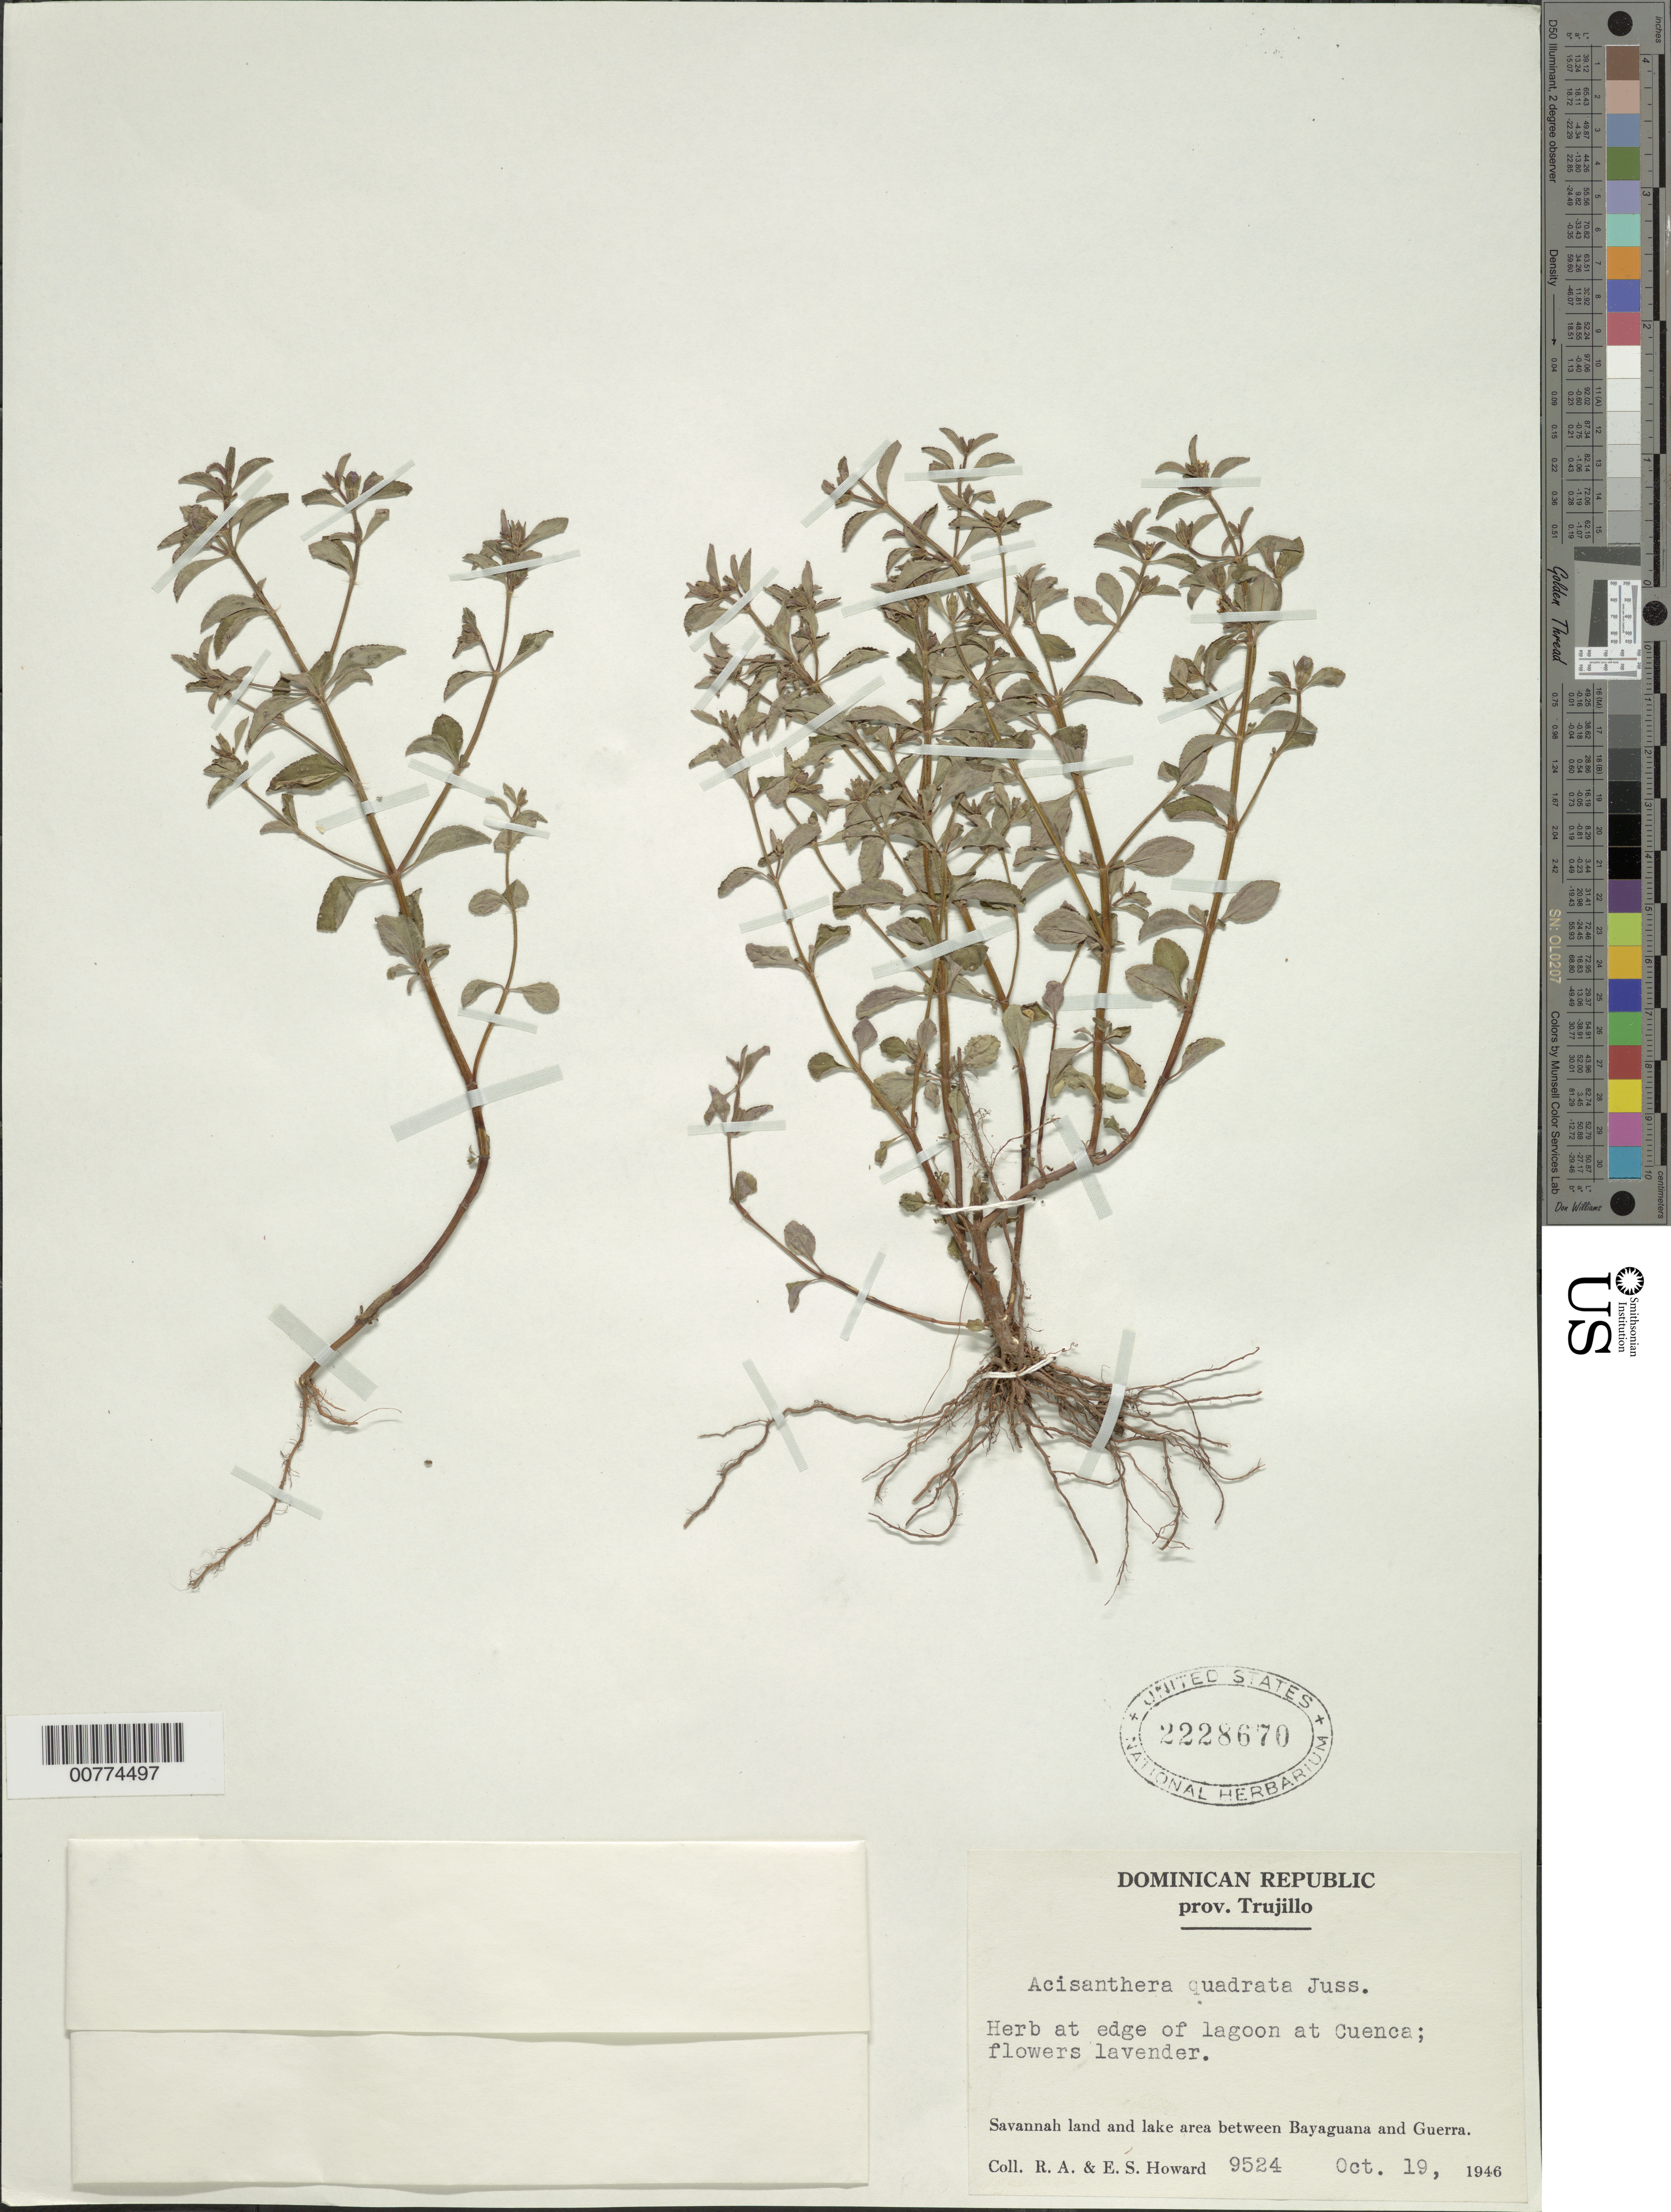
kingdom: Plantae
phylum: Tracheophyta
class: Magnoliopsida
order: Myrtales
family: Melastomataceae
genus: Acisanthera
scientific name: Acisanthera erecta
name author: Gleason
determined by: Nunes da Silva, Diego, (RB), Jardim Botanico do Rio de Janeiro - Herbario (BRAZIL)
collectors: R. A. Howard & E. S. Howard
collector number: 9524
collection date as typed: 19 Oct 1946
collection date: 1946-10-19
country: Dominican Republic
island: Hispaniola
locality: Province of Trujillo, between Bayaguana and Guerra.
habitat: Savannah land and lake area, edge of lagoon.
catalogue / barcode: US 2228670